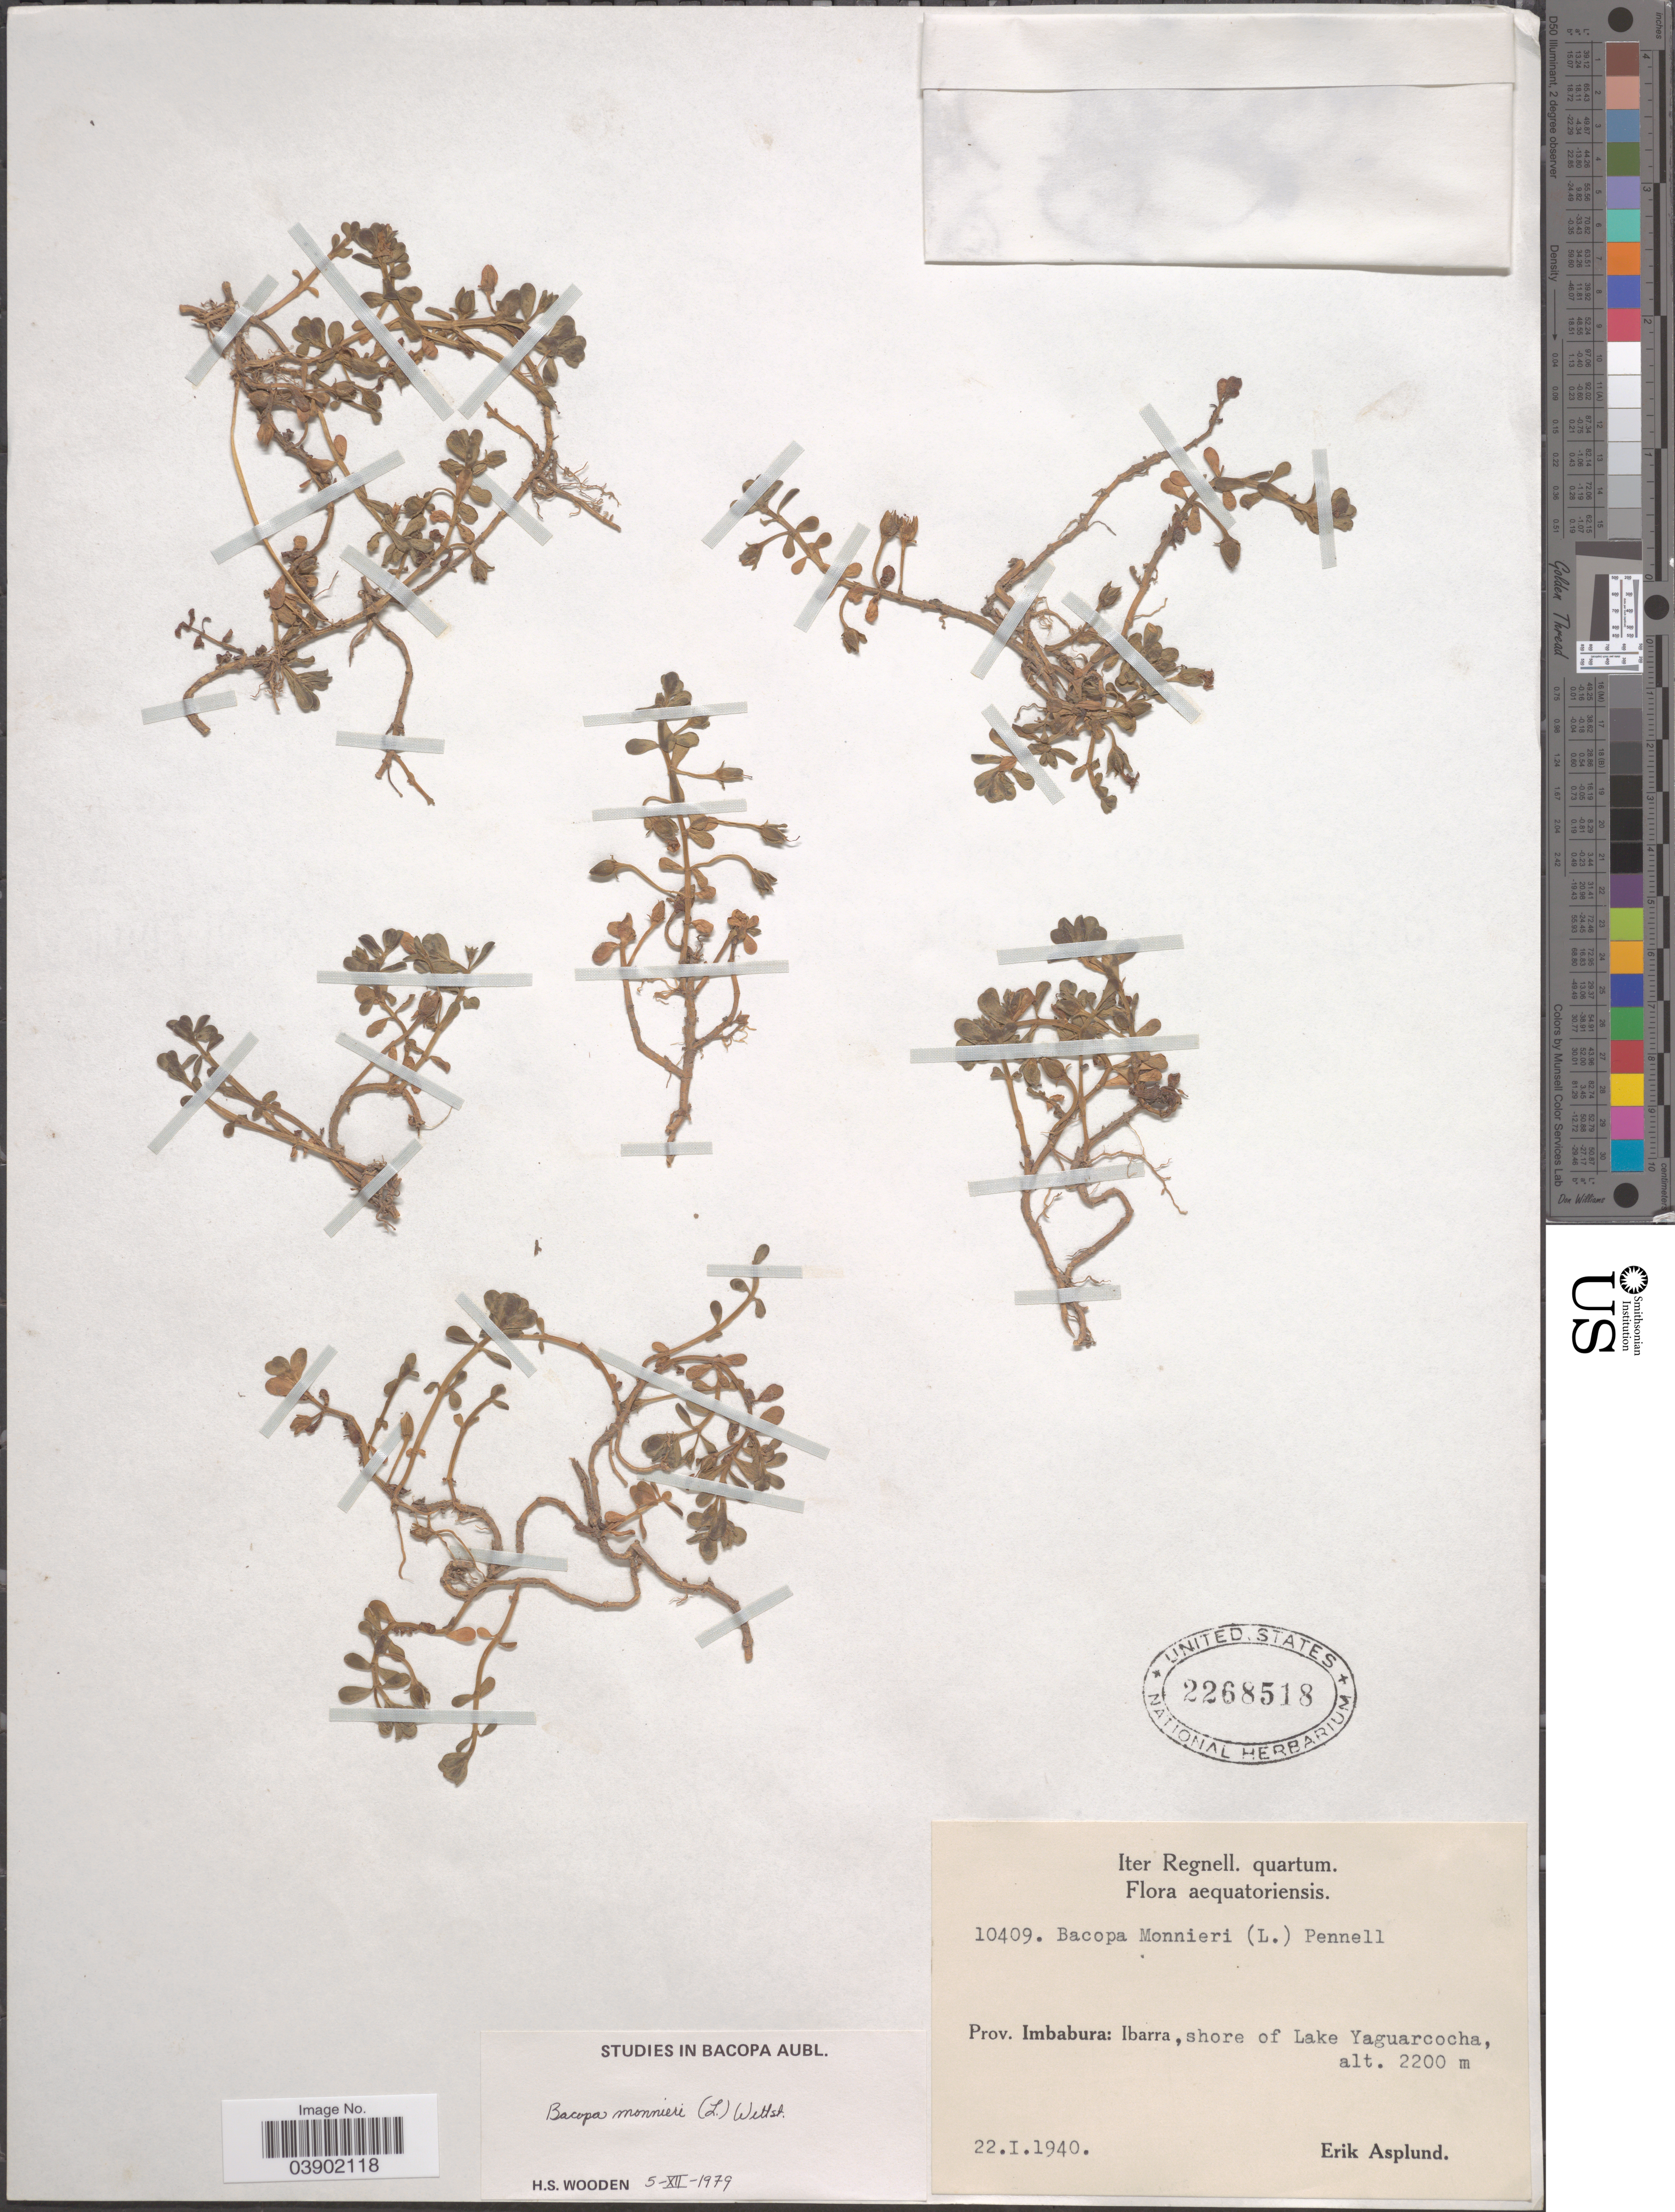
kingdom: Plantae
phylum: Tracheophyta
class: Magnoliopsida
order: Lamiales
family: Plantaginaceae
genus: Bacopa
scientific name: Bacopa monnieri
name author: (L.) Pennell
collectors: E. Asplund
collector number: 10409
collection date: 1940-01-22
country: Ecuador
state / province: Imbabura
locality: Ibarra, shore of Lake Yaguarcocha.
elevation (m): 2200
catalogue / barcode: US 2268518